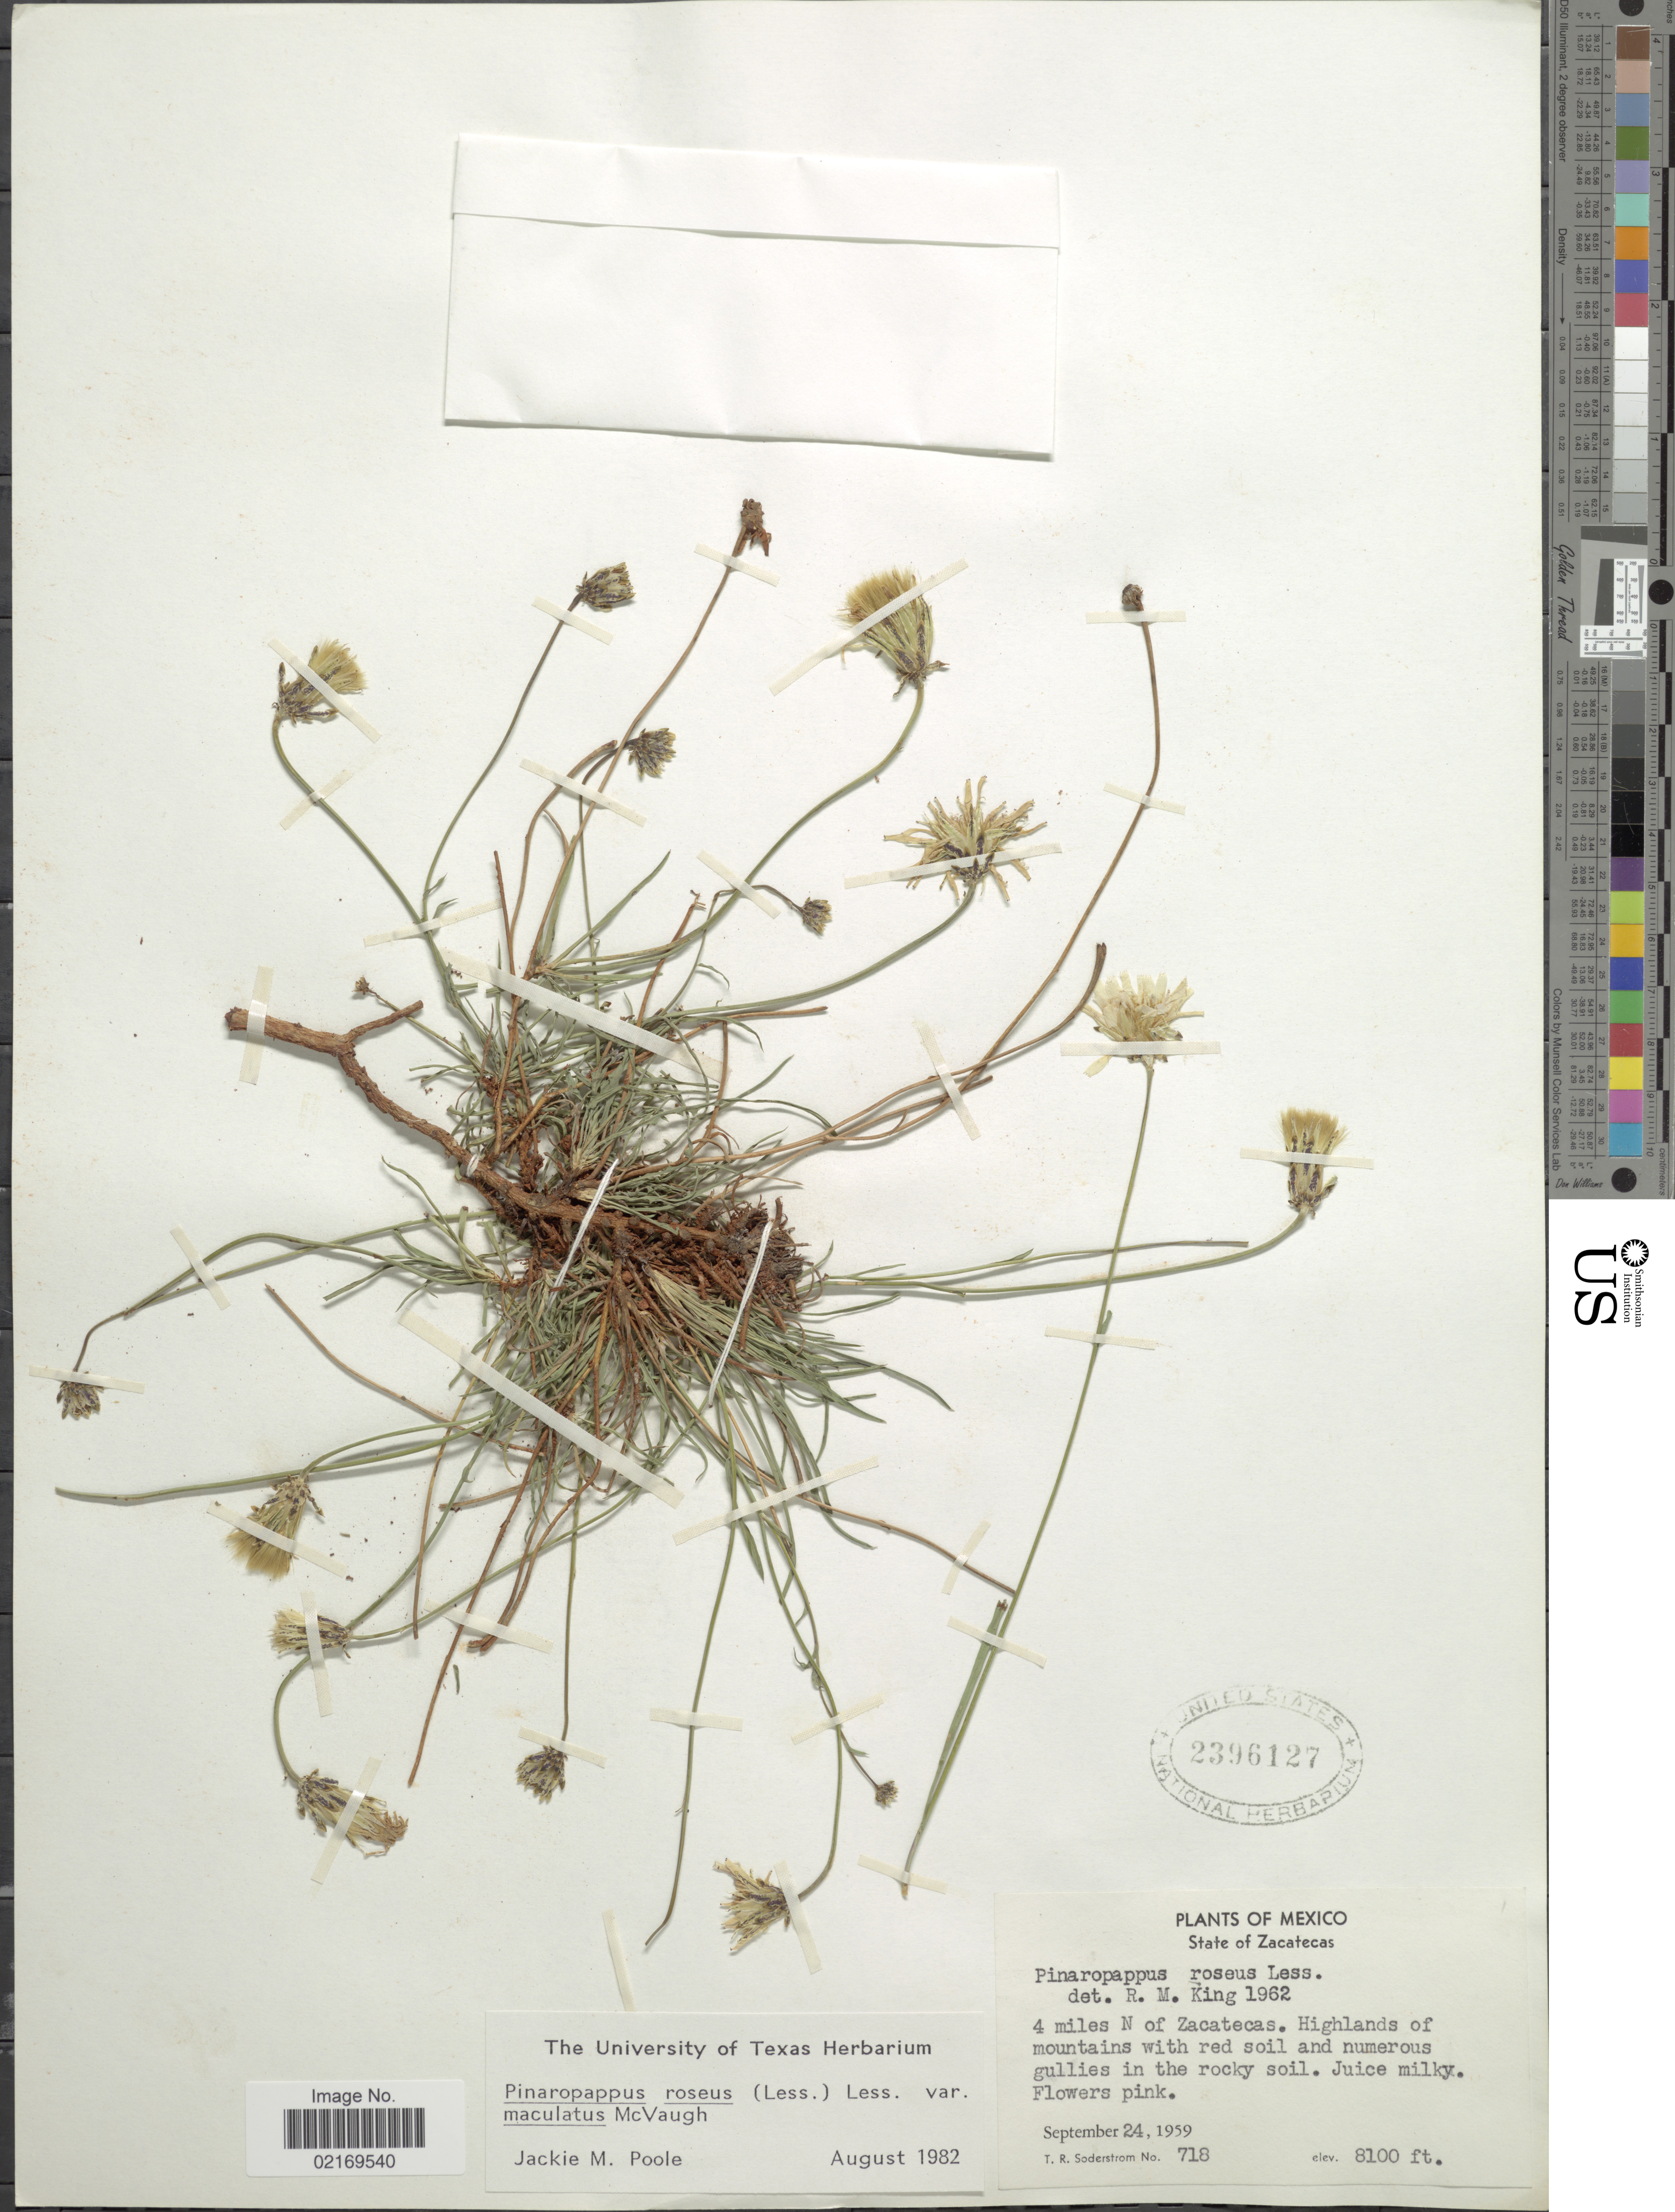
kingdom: Plantae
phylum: Tracheophyta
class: Magnoliopsida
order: Asterales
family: Asteraceae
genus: Pinaropappus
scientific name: Pinaropappus roseus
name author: Less.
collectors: T. R. Soderstrom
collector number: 718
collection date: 1959-09-24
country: Mexico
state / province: Zacatecas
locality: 4 miles N of Zacatecas, Highlands of mountains with red soil and numerous gullies in the rocky soil.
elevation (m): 2469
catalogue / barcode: US 2396127